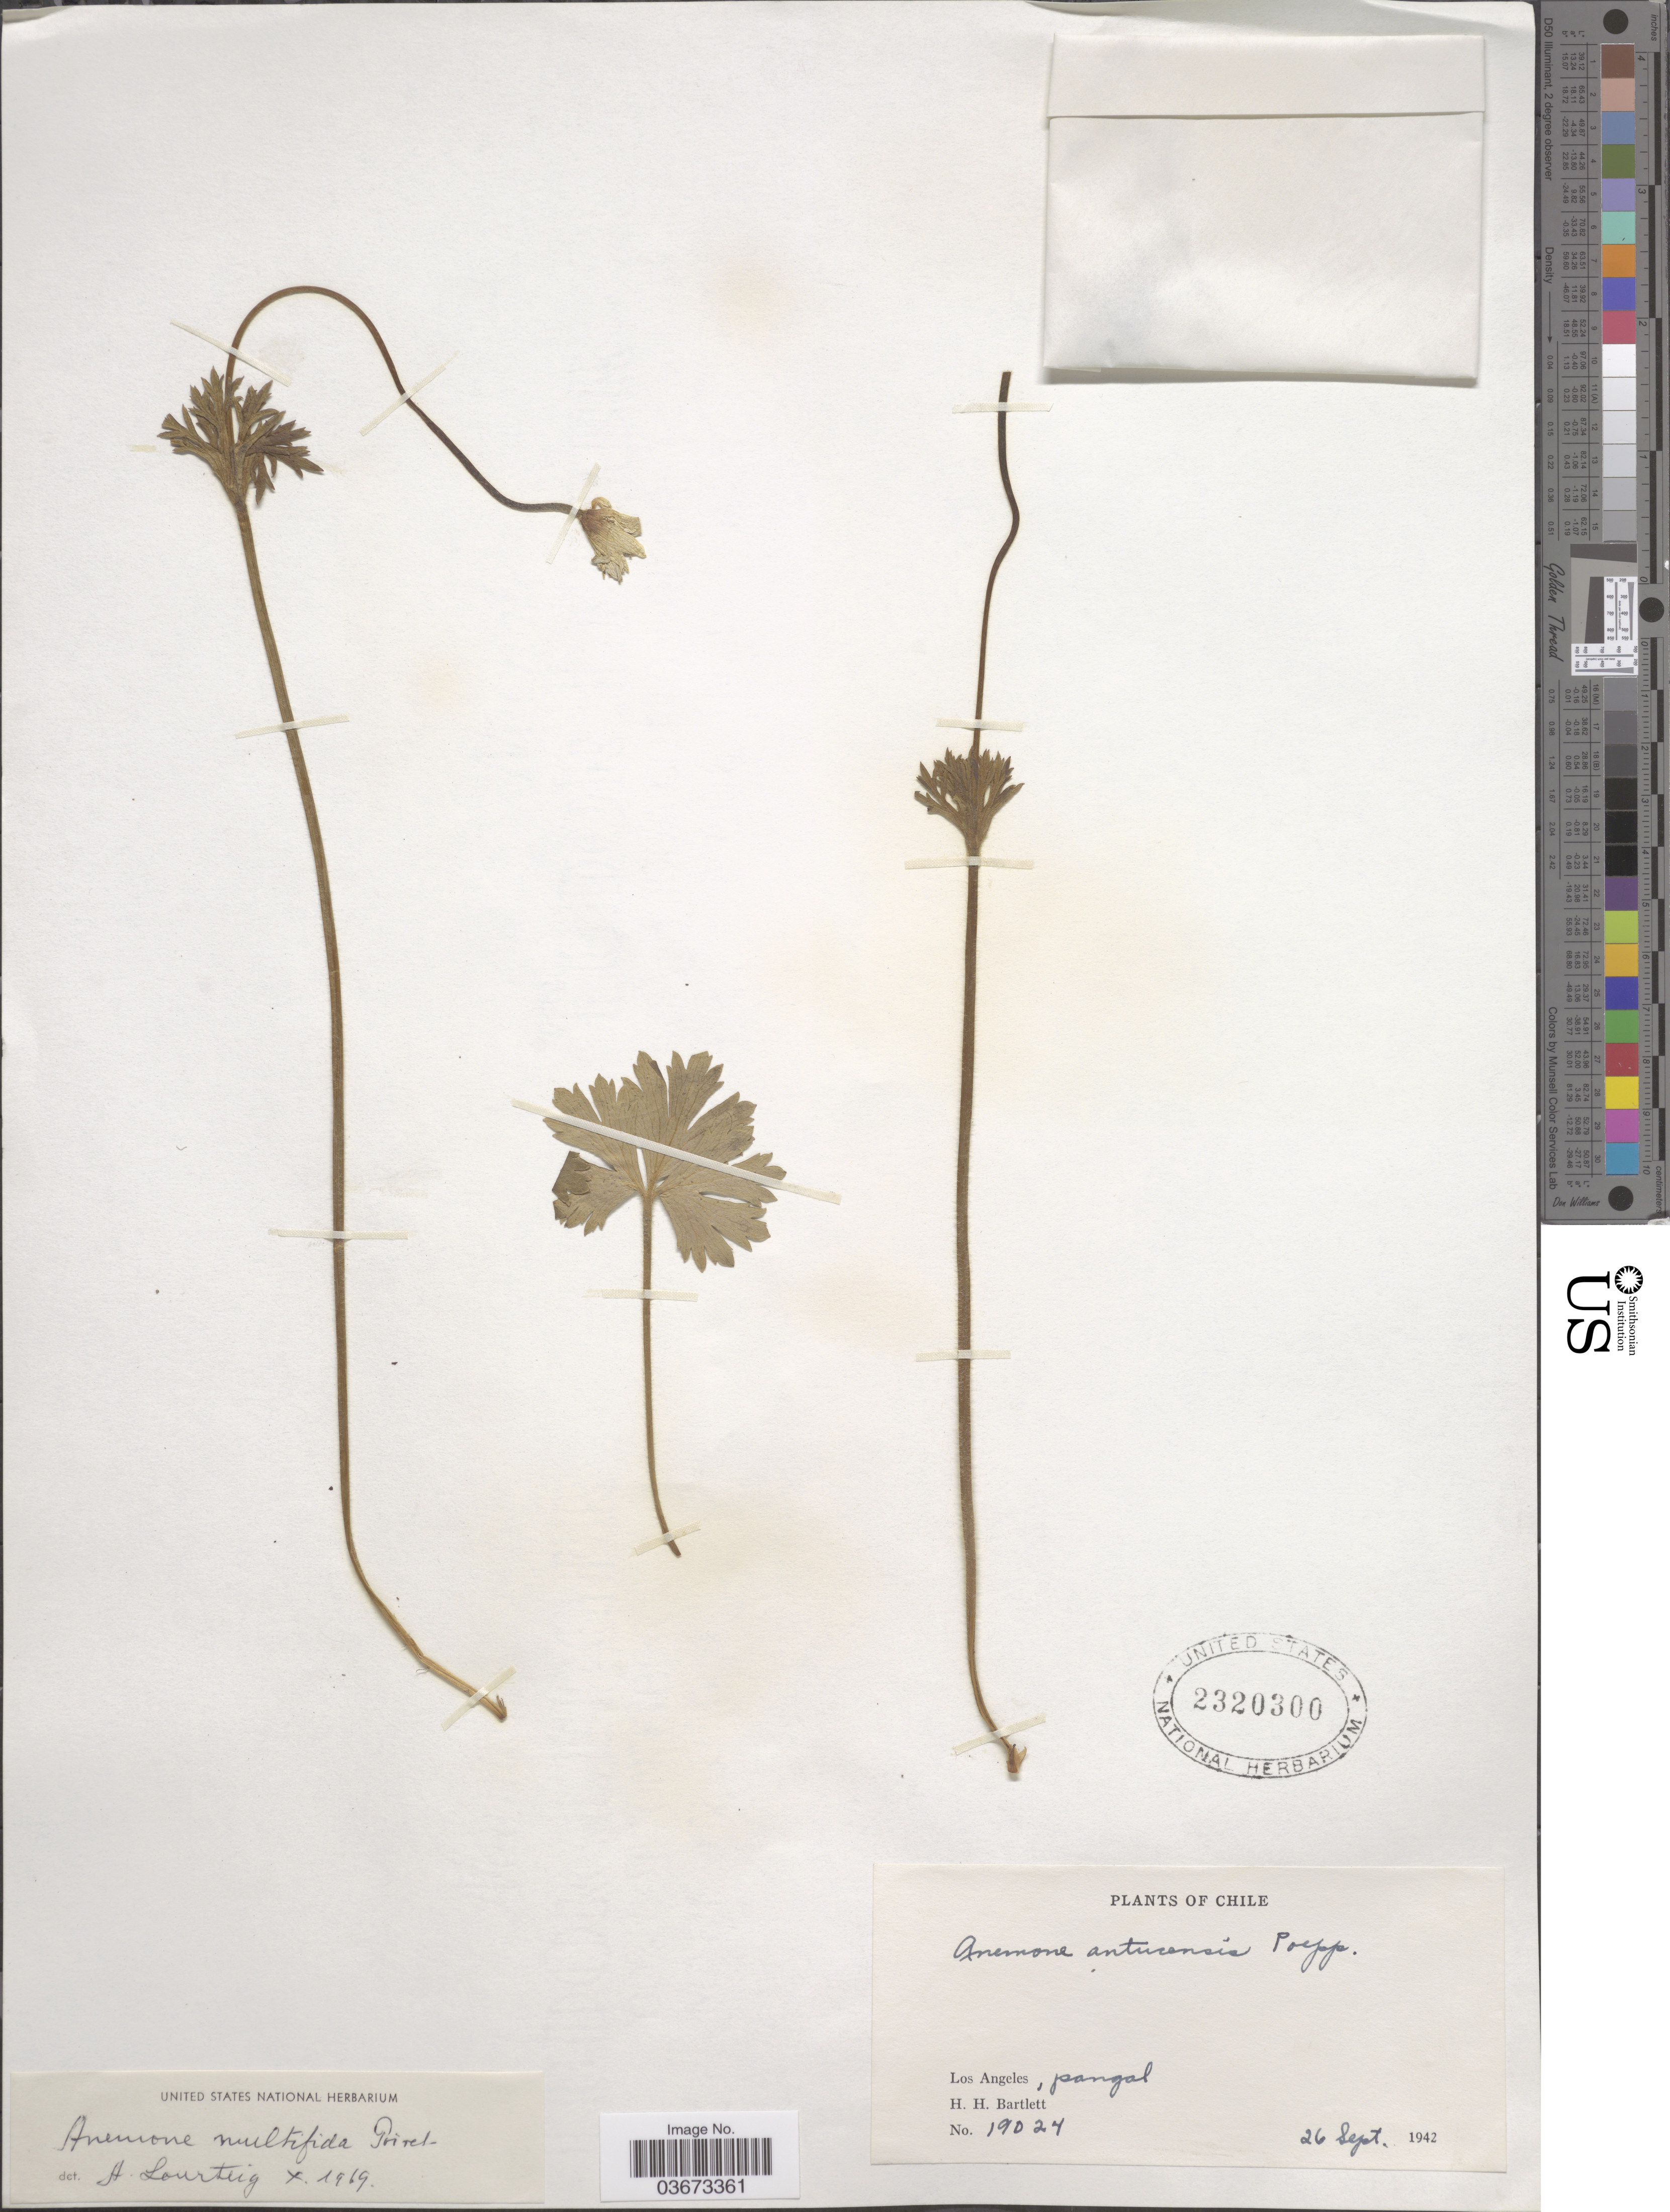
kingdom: Plantae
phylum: Tracheophyta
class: Magnoliopsida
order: Ranunculales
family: Ranunculaceae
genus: Anemone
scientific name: Anemone multifida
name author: Poir.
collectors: H. H. Bartlett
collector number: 19024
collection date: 1942-09-26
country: Chile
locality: Los Angeles, pangal.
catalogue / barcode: US 2320300